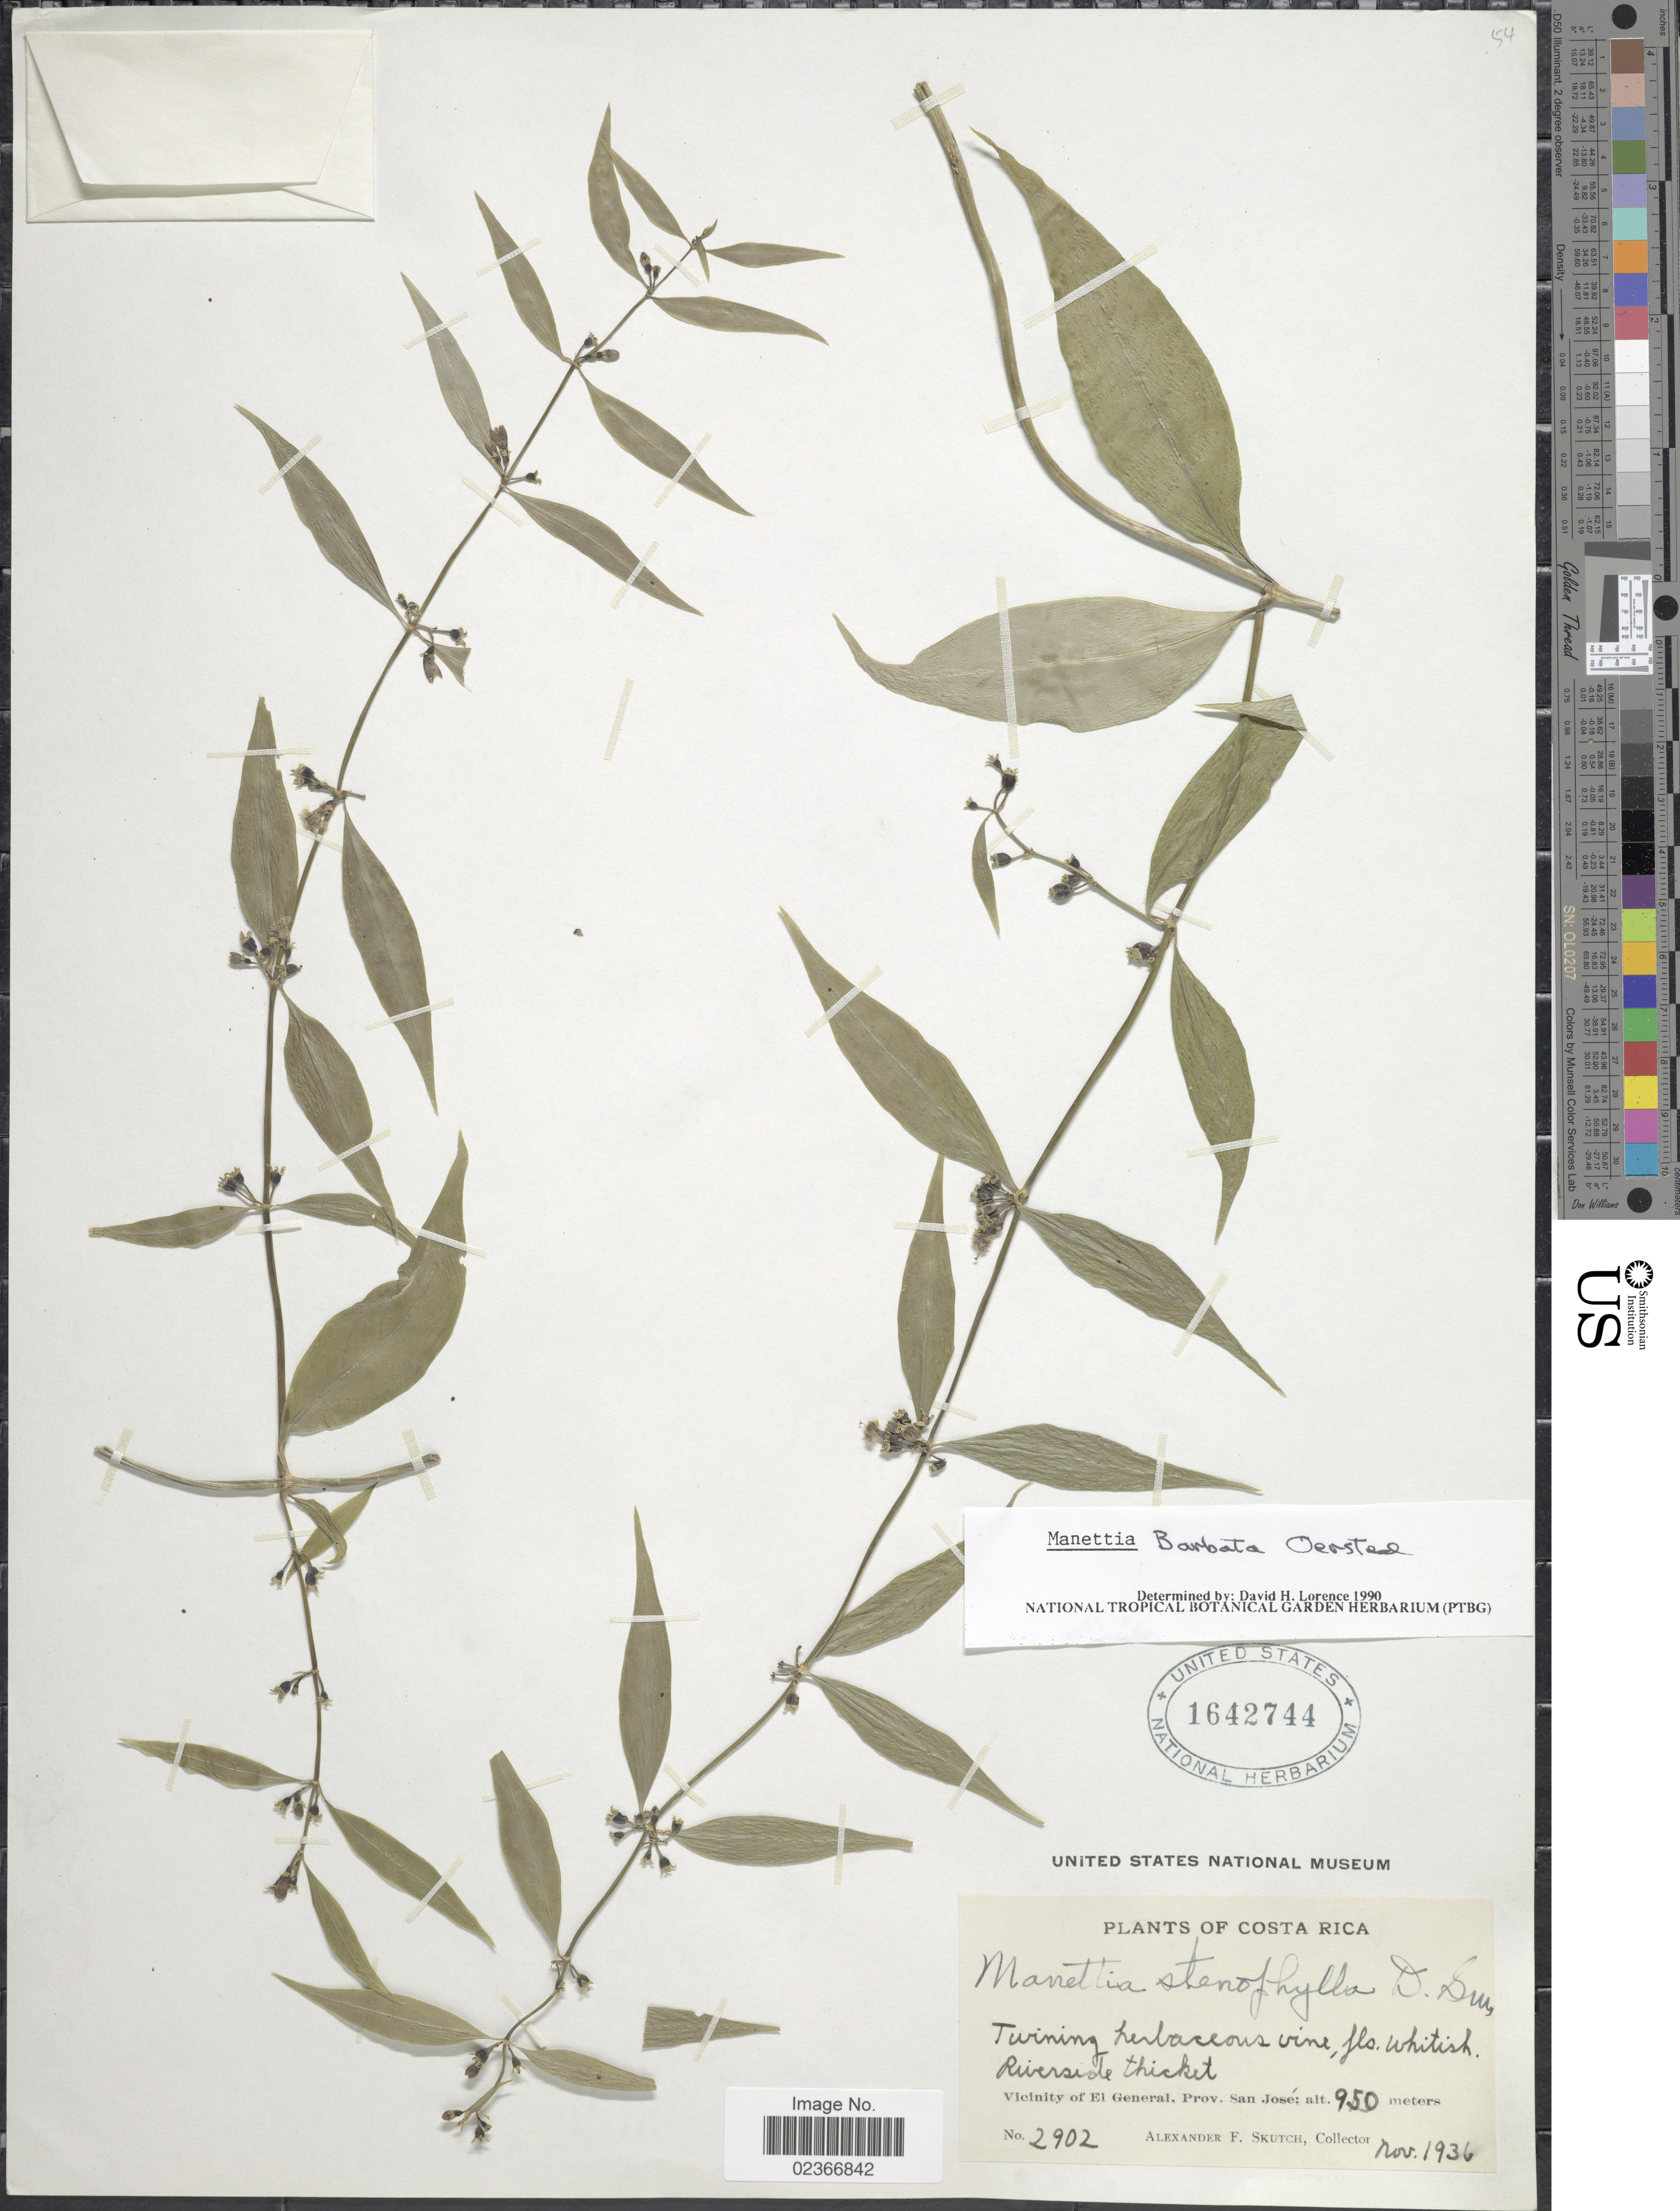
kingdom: Plantae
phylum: Tracheophyta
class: Magnoliopsida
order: Gentianales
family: Rubiaceae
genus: Manettia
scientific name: Manettia barbata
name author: Oerst.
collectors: A. F. Skutch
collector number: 2902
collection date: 1936-11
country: Costa Rica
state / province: San José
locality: Riverside thicket. Vicinity of El General, Prov. San Jose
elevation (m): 950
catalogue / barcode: US 1642744